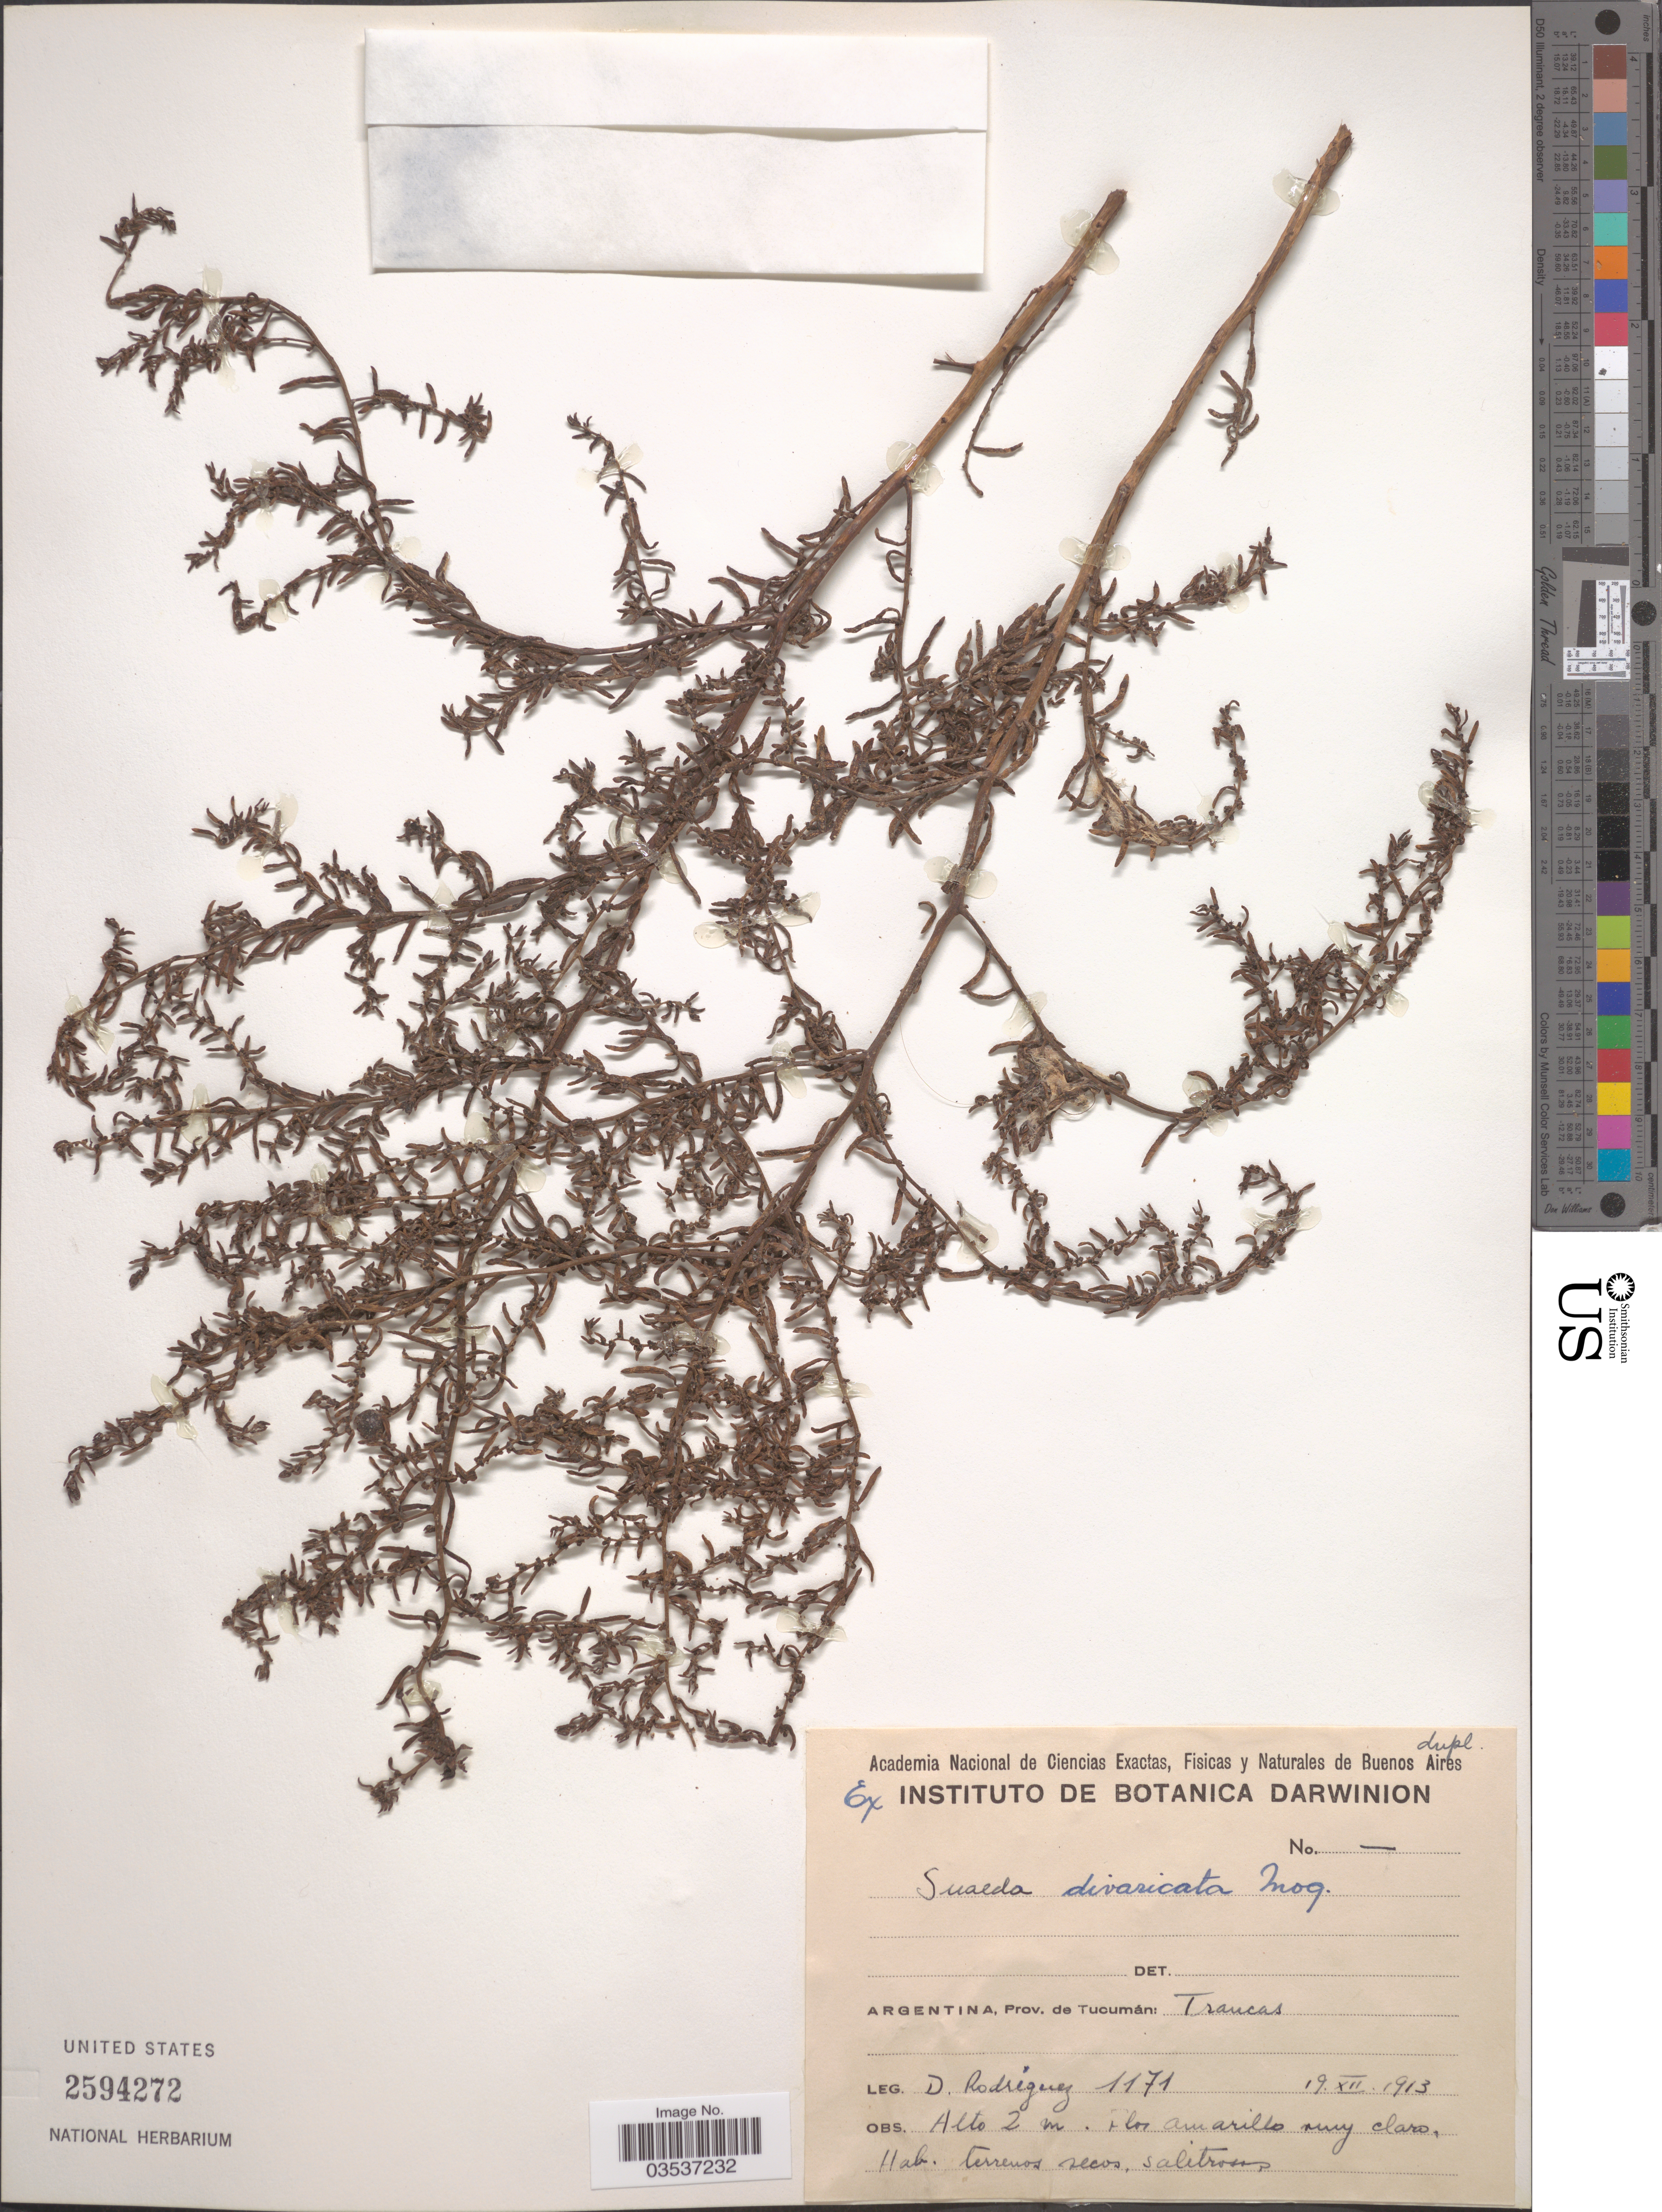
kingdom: Plantae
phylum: Tracheophyta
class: Magnoliopsida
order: Caryophyllales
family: Amaranthaceae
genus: Suaeda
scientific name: Suaeda divaricata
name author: Moq.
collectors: D. Rodriguez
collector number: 1171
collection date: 1913-12-19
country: Argentina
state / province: Tucuman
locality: Trancas.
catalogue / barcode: US 2594272